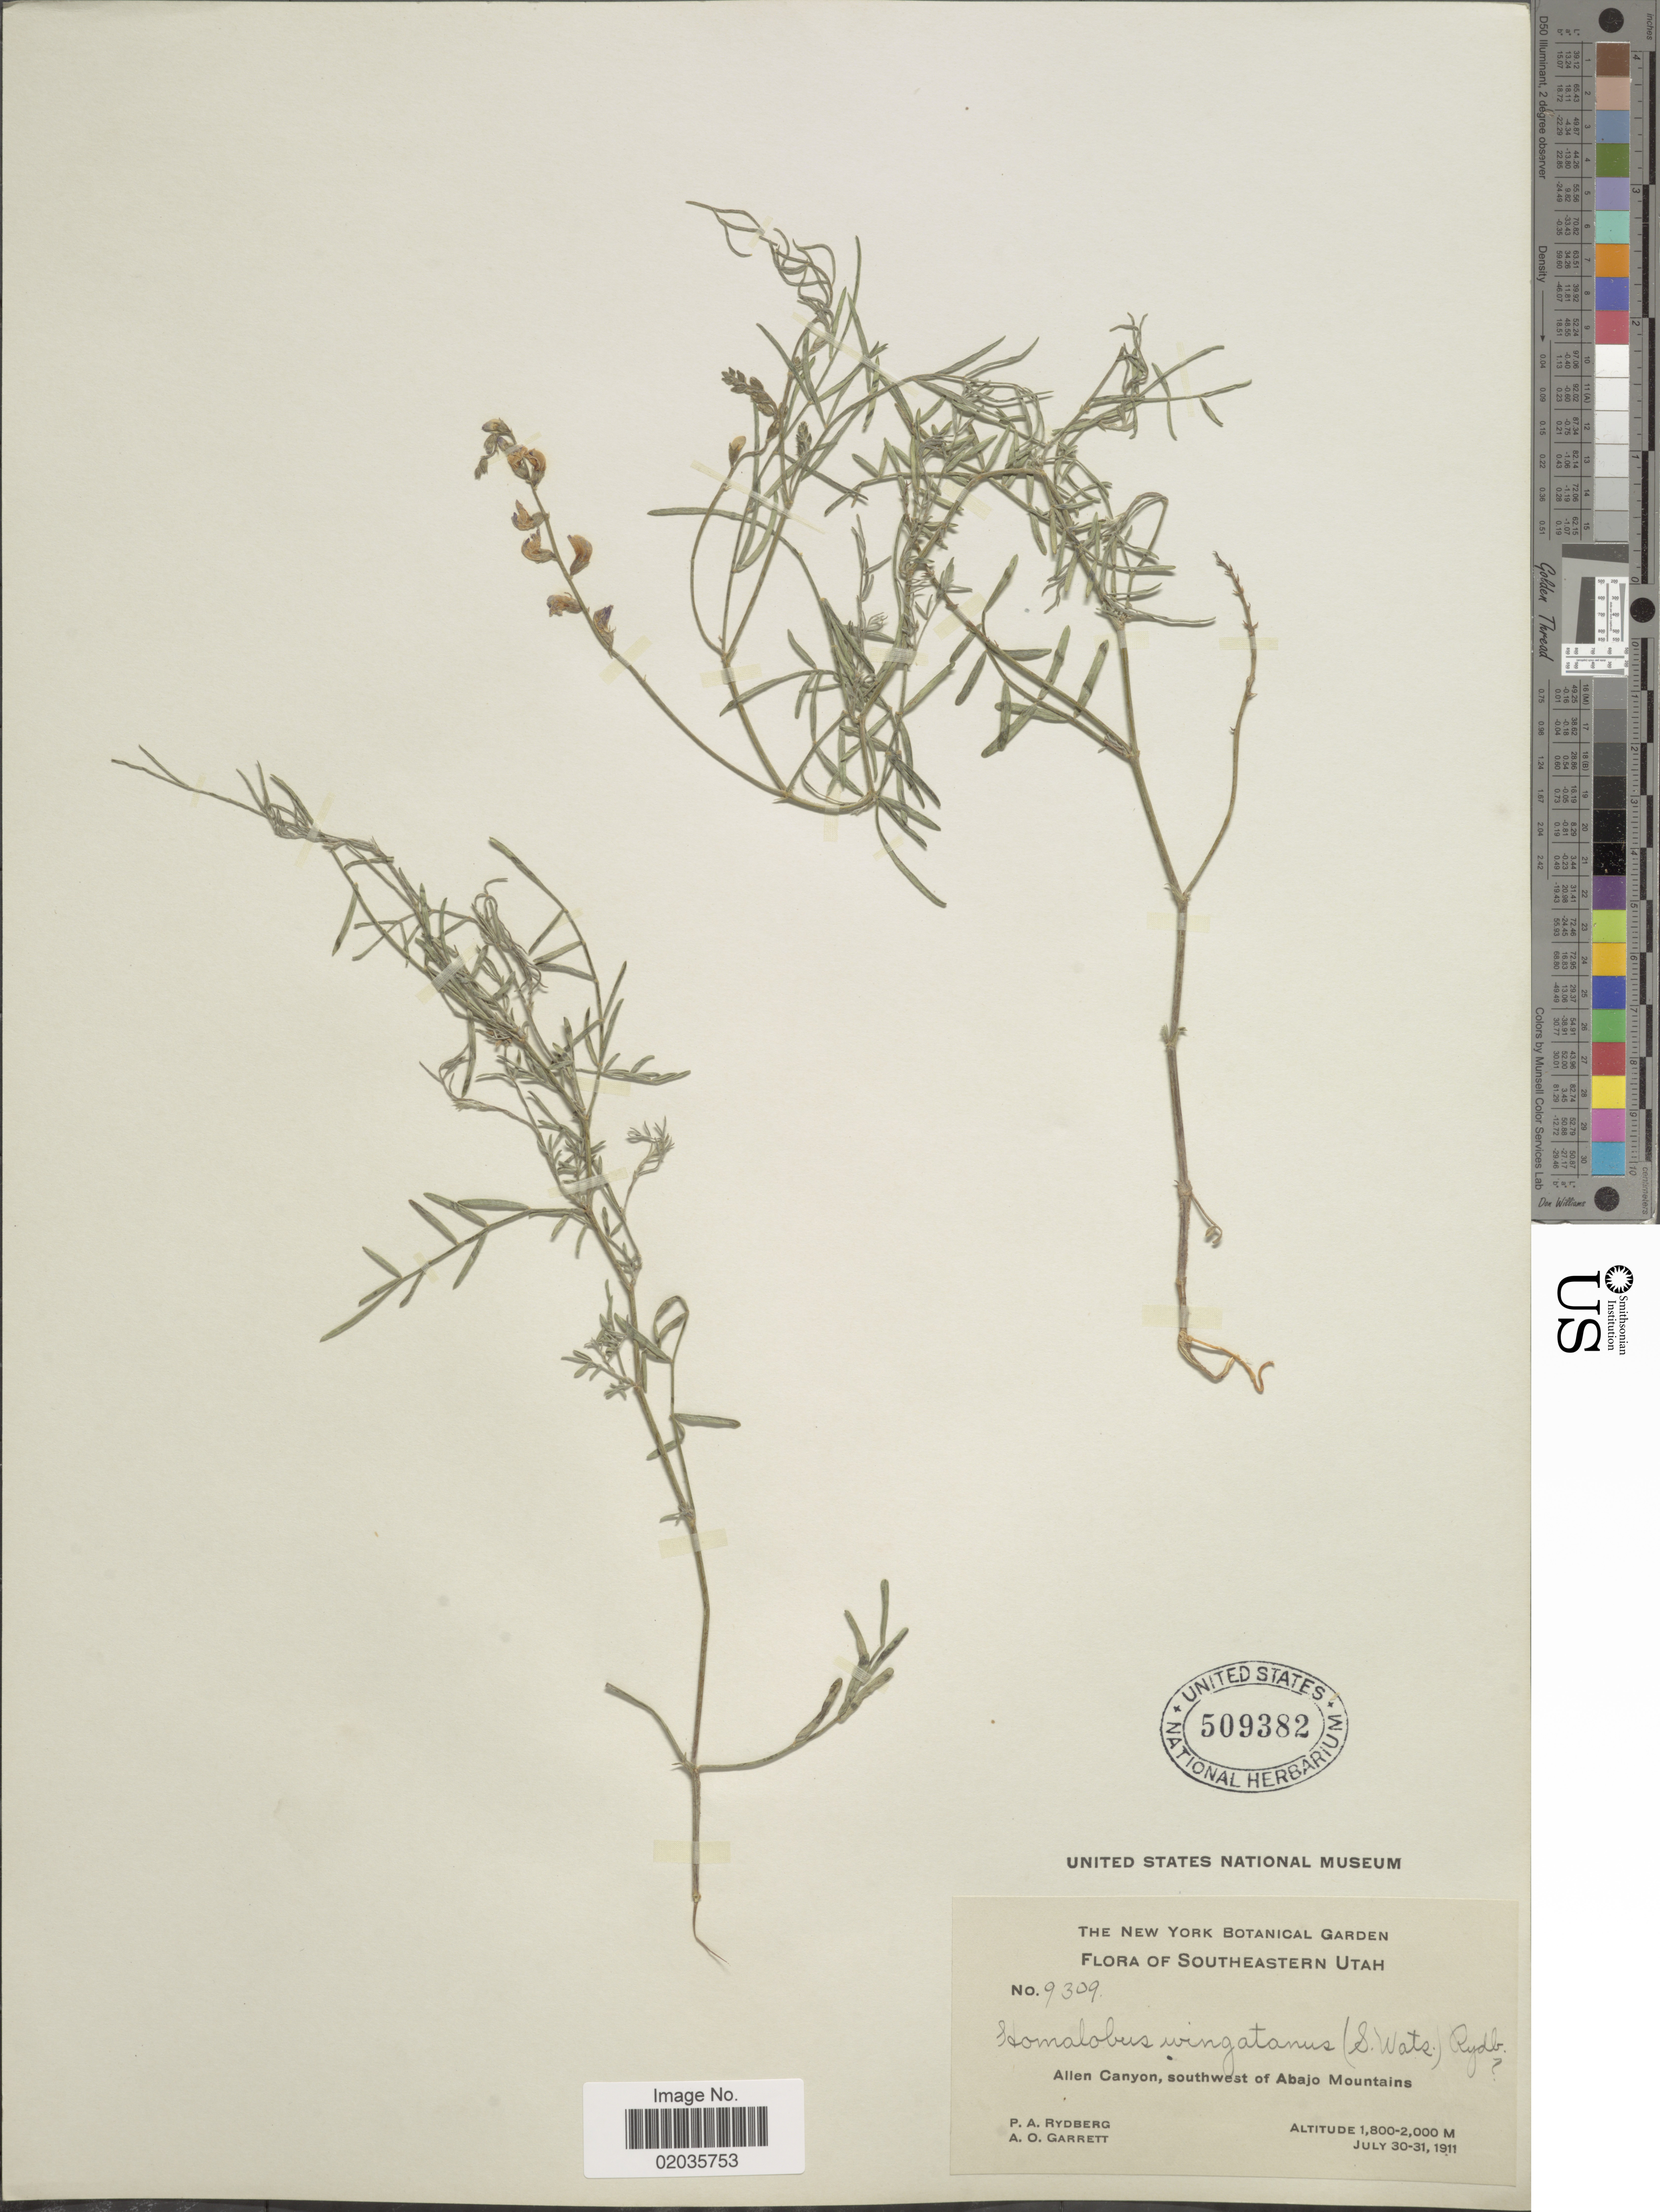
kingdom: Plantae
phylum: Tracheophyta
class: Magnoliopsida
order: Fabales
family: Fabaceae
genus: Astragalus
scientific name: Astragalus wingatanus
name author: S. Watson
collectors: P. A. Rydberg & A. O. Garrett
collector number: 9309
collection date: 1911-07-30/1911-07-31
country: United States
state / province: Utah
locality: Southeastern Utah, Allen Canyon, southwest of Abajo Mountains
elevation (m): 1800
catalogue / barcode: US 509382